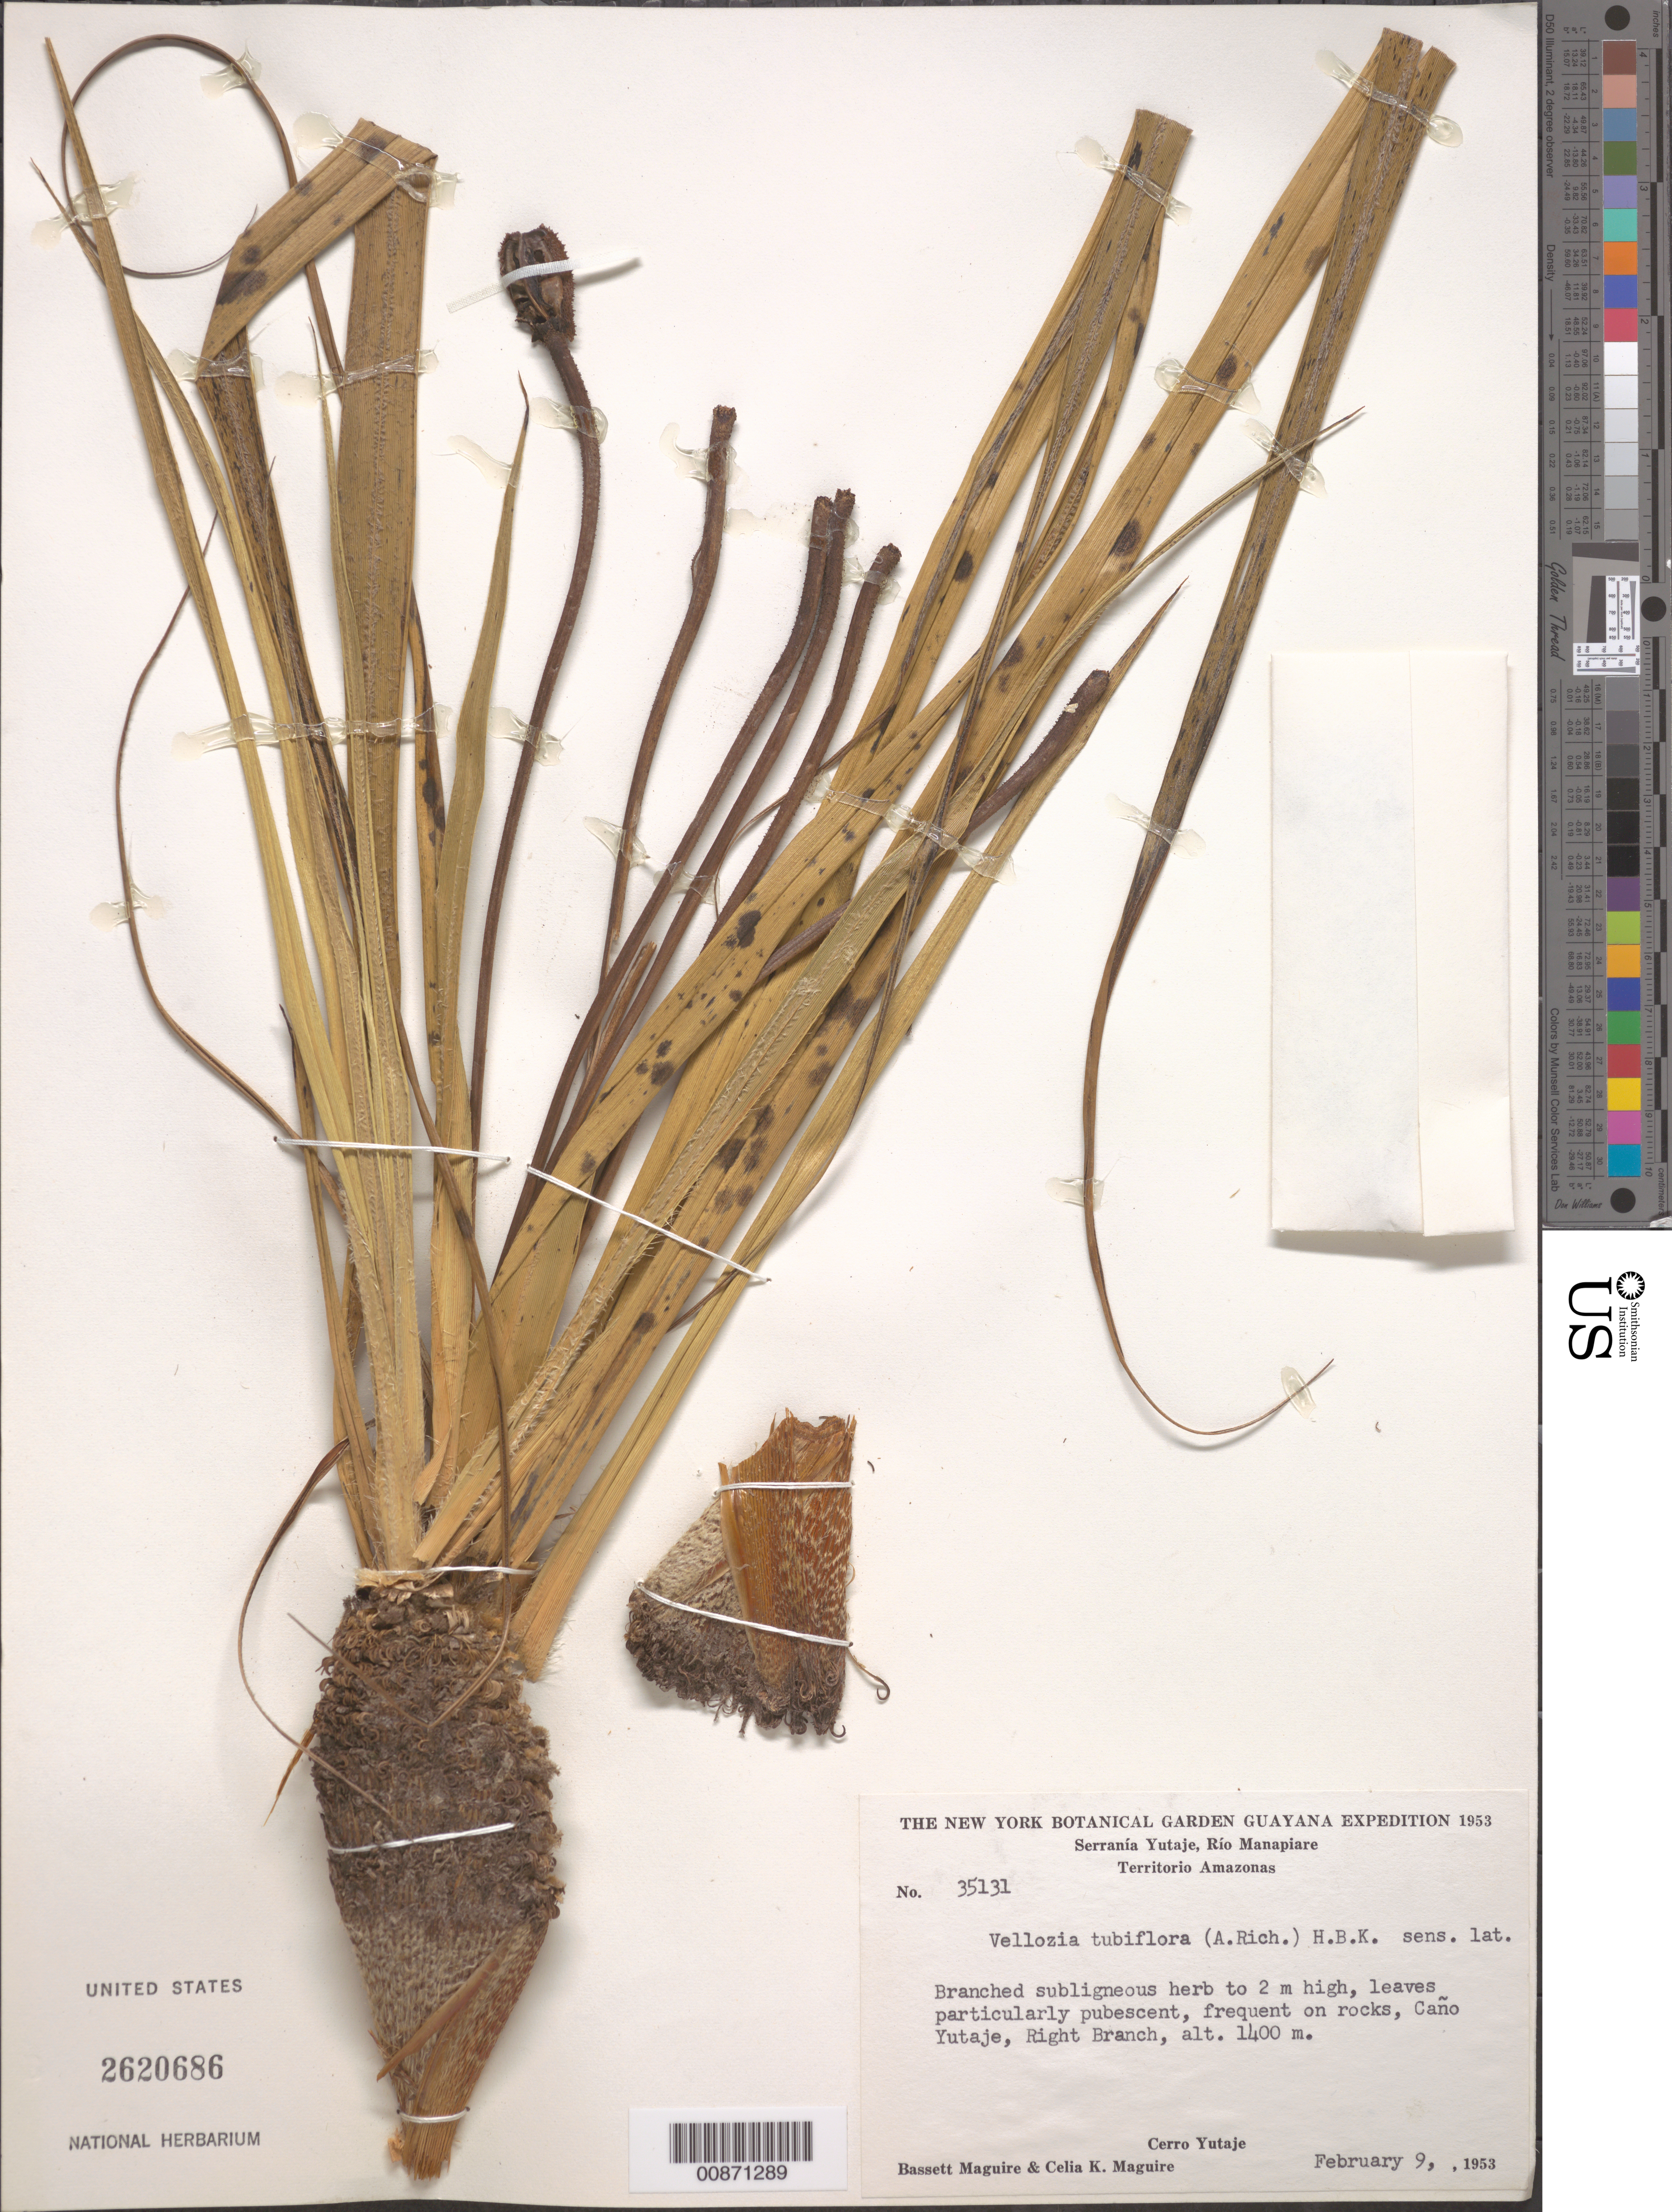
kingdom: Plantae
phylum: Tracheophyta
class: Liliopsida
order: Pandanales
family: Velloziaceae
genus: Vellozia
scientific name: Vellozia tubiflora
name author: (A. Rich.) Kunth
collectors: B. Maguire & C. K. Maguire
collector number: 35131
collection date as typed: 9-Feb-53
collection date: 1953-02-09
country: Venezuela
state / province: Amazonas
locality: Serranía Yutajé, Caño Yutajé, Río Manapiare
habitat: On rocks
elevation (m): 1400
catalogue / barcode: US 2620686